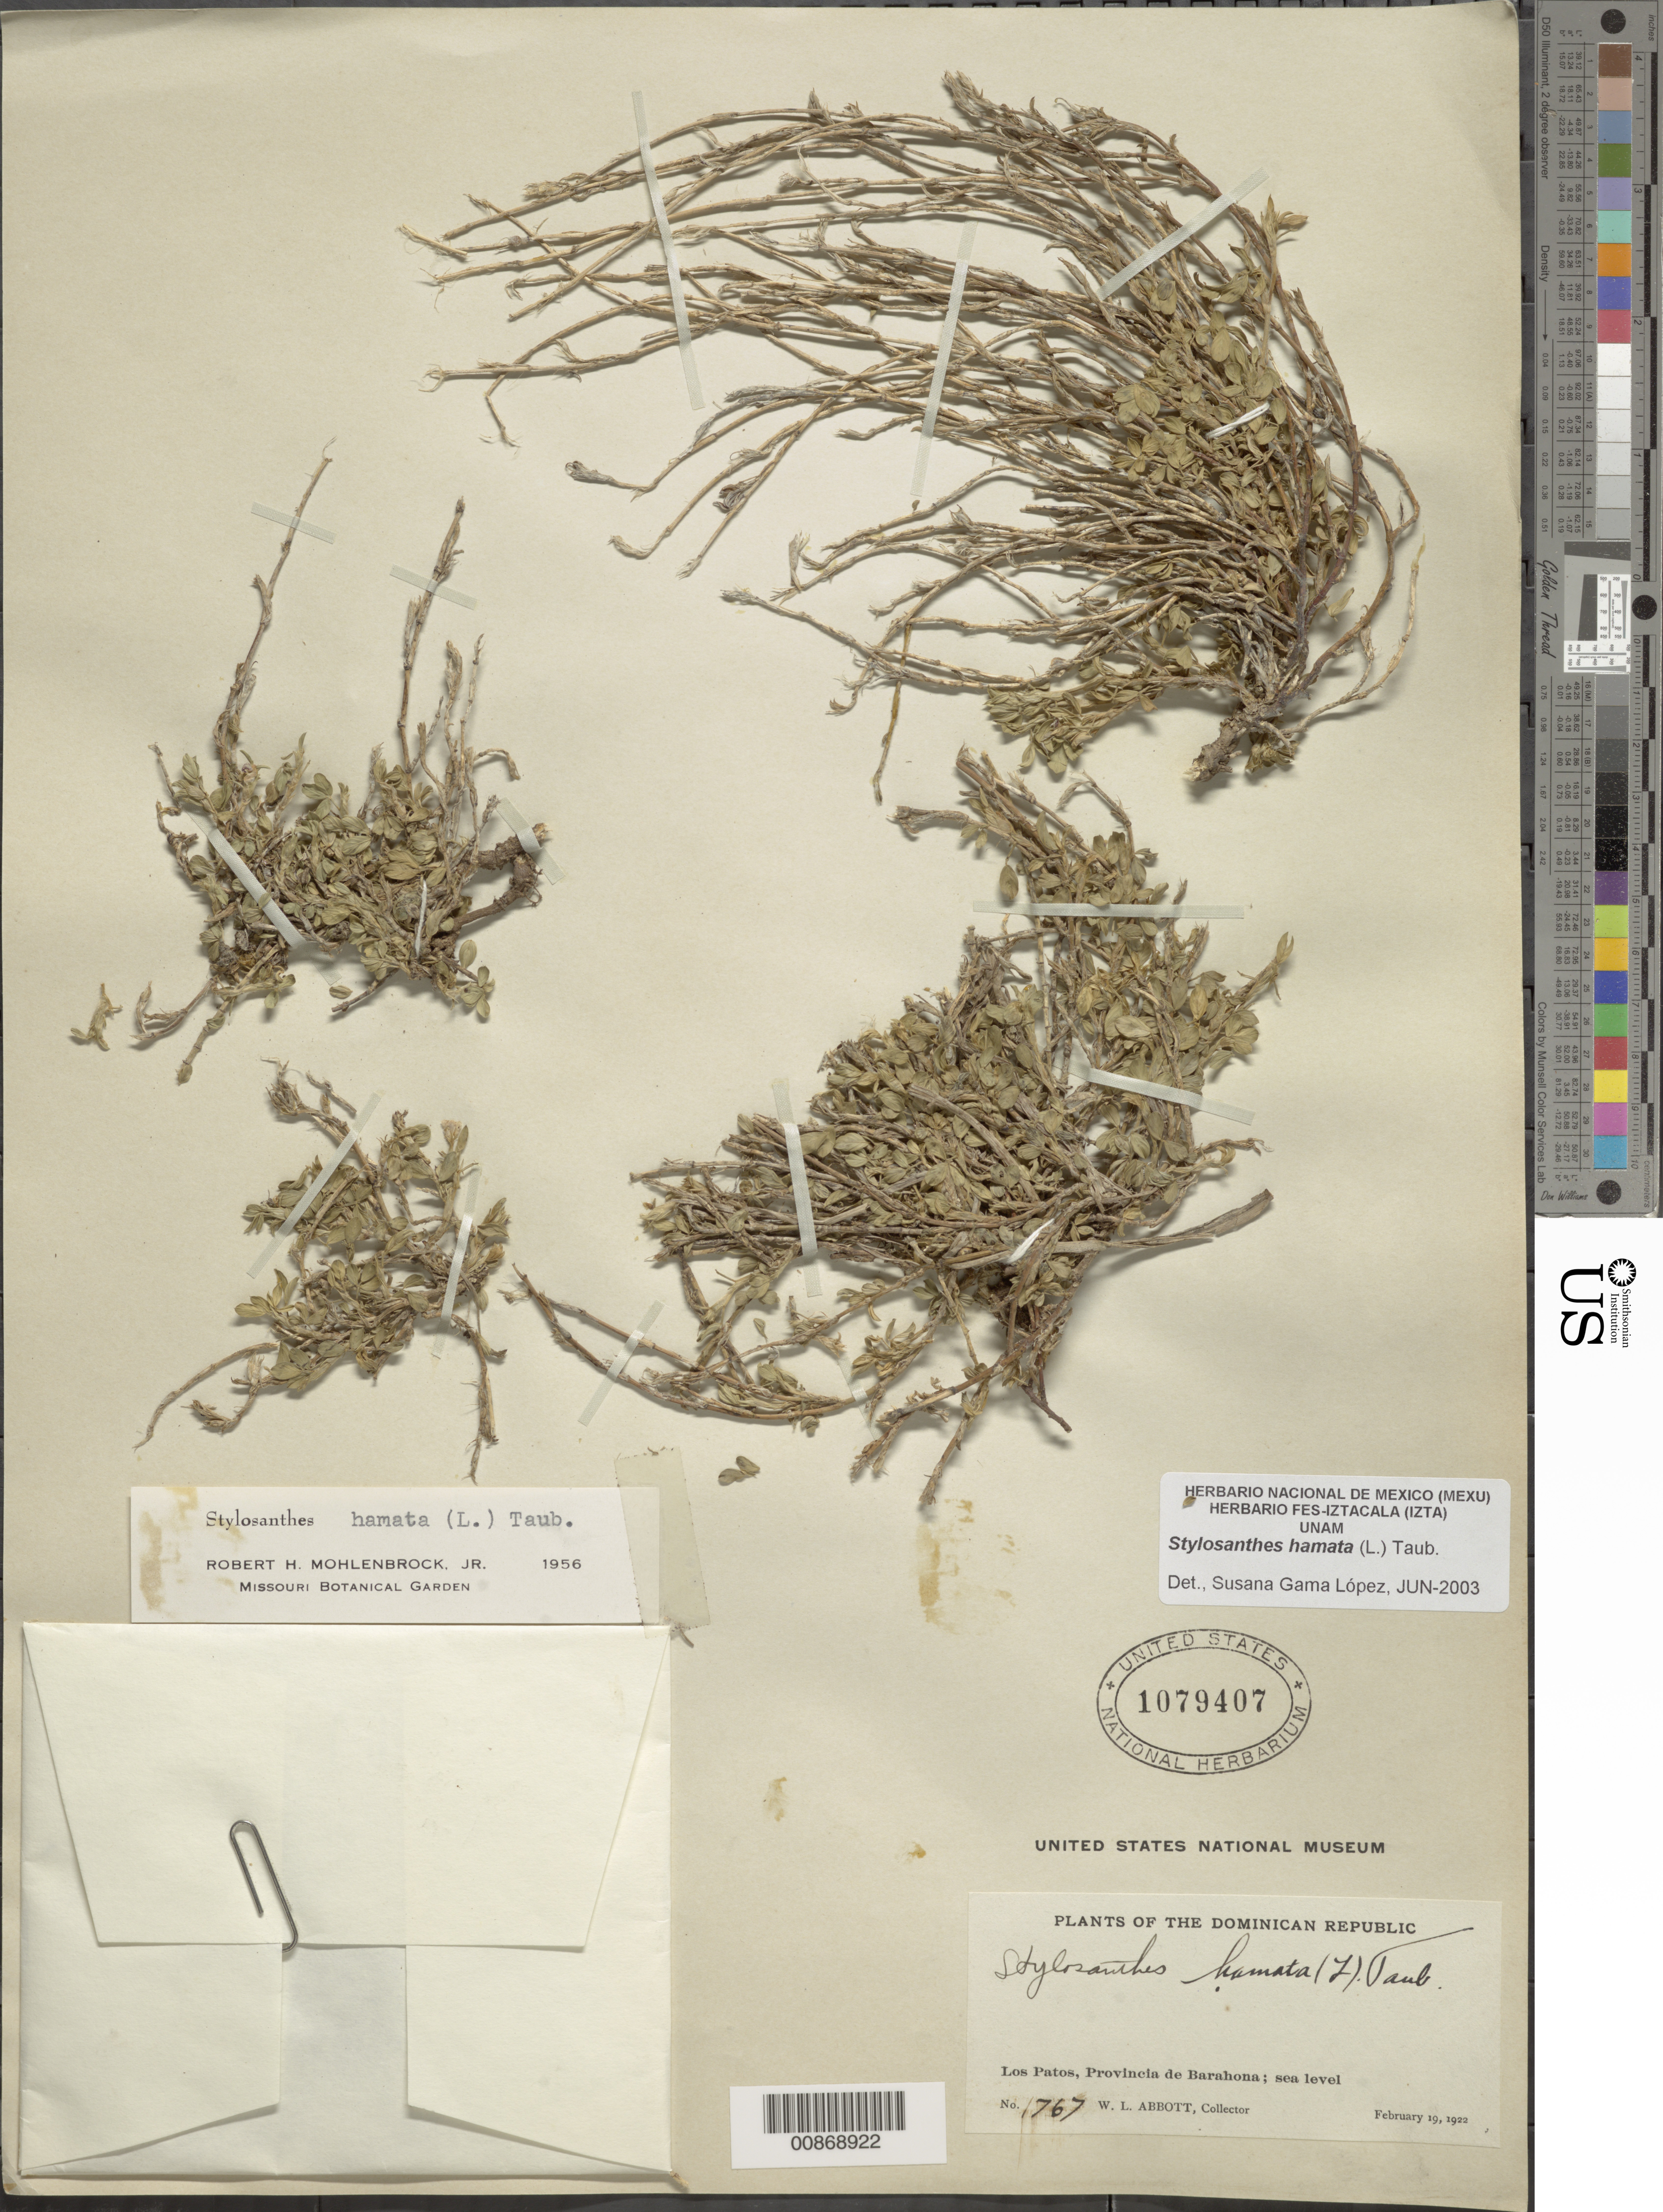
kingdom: Plantae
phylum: Tracheophyta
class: Magnoliopsida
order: Fabales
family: Fabaceae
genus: Stylosanthes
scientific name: Stylosanthes hamata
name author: (L.) Taub.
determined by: Gama López, S.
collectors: W. L. Abbott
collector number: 1767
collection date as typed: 19 Feb 1922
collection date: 1922-02-19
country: Dominican Republic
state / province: Barahona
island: Hispaniola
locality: Los Patos.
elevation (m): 0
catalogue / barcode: US 1079407